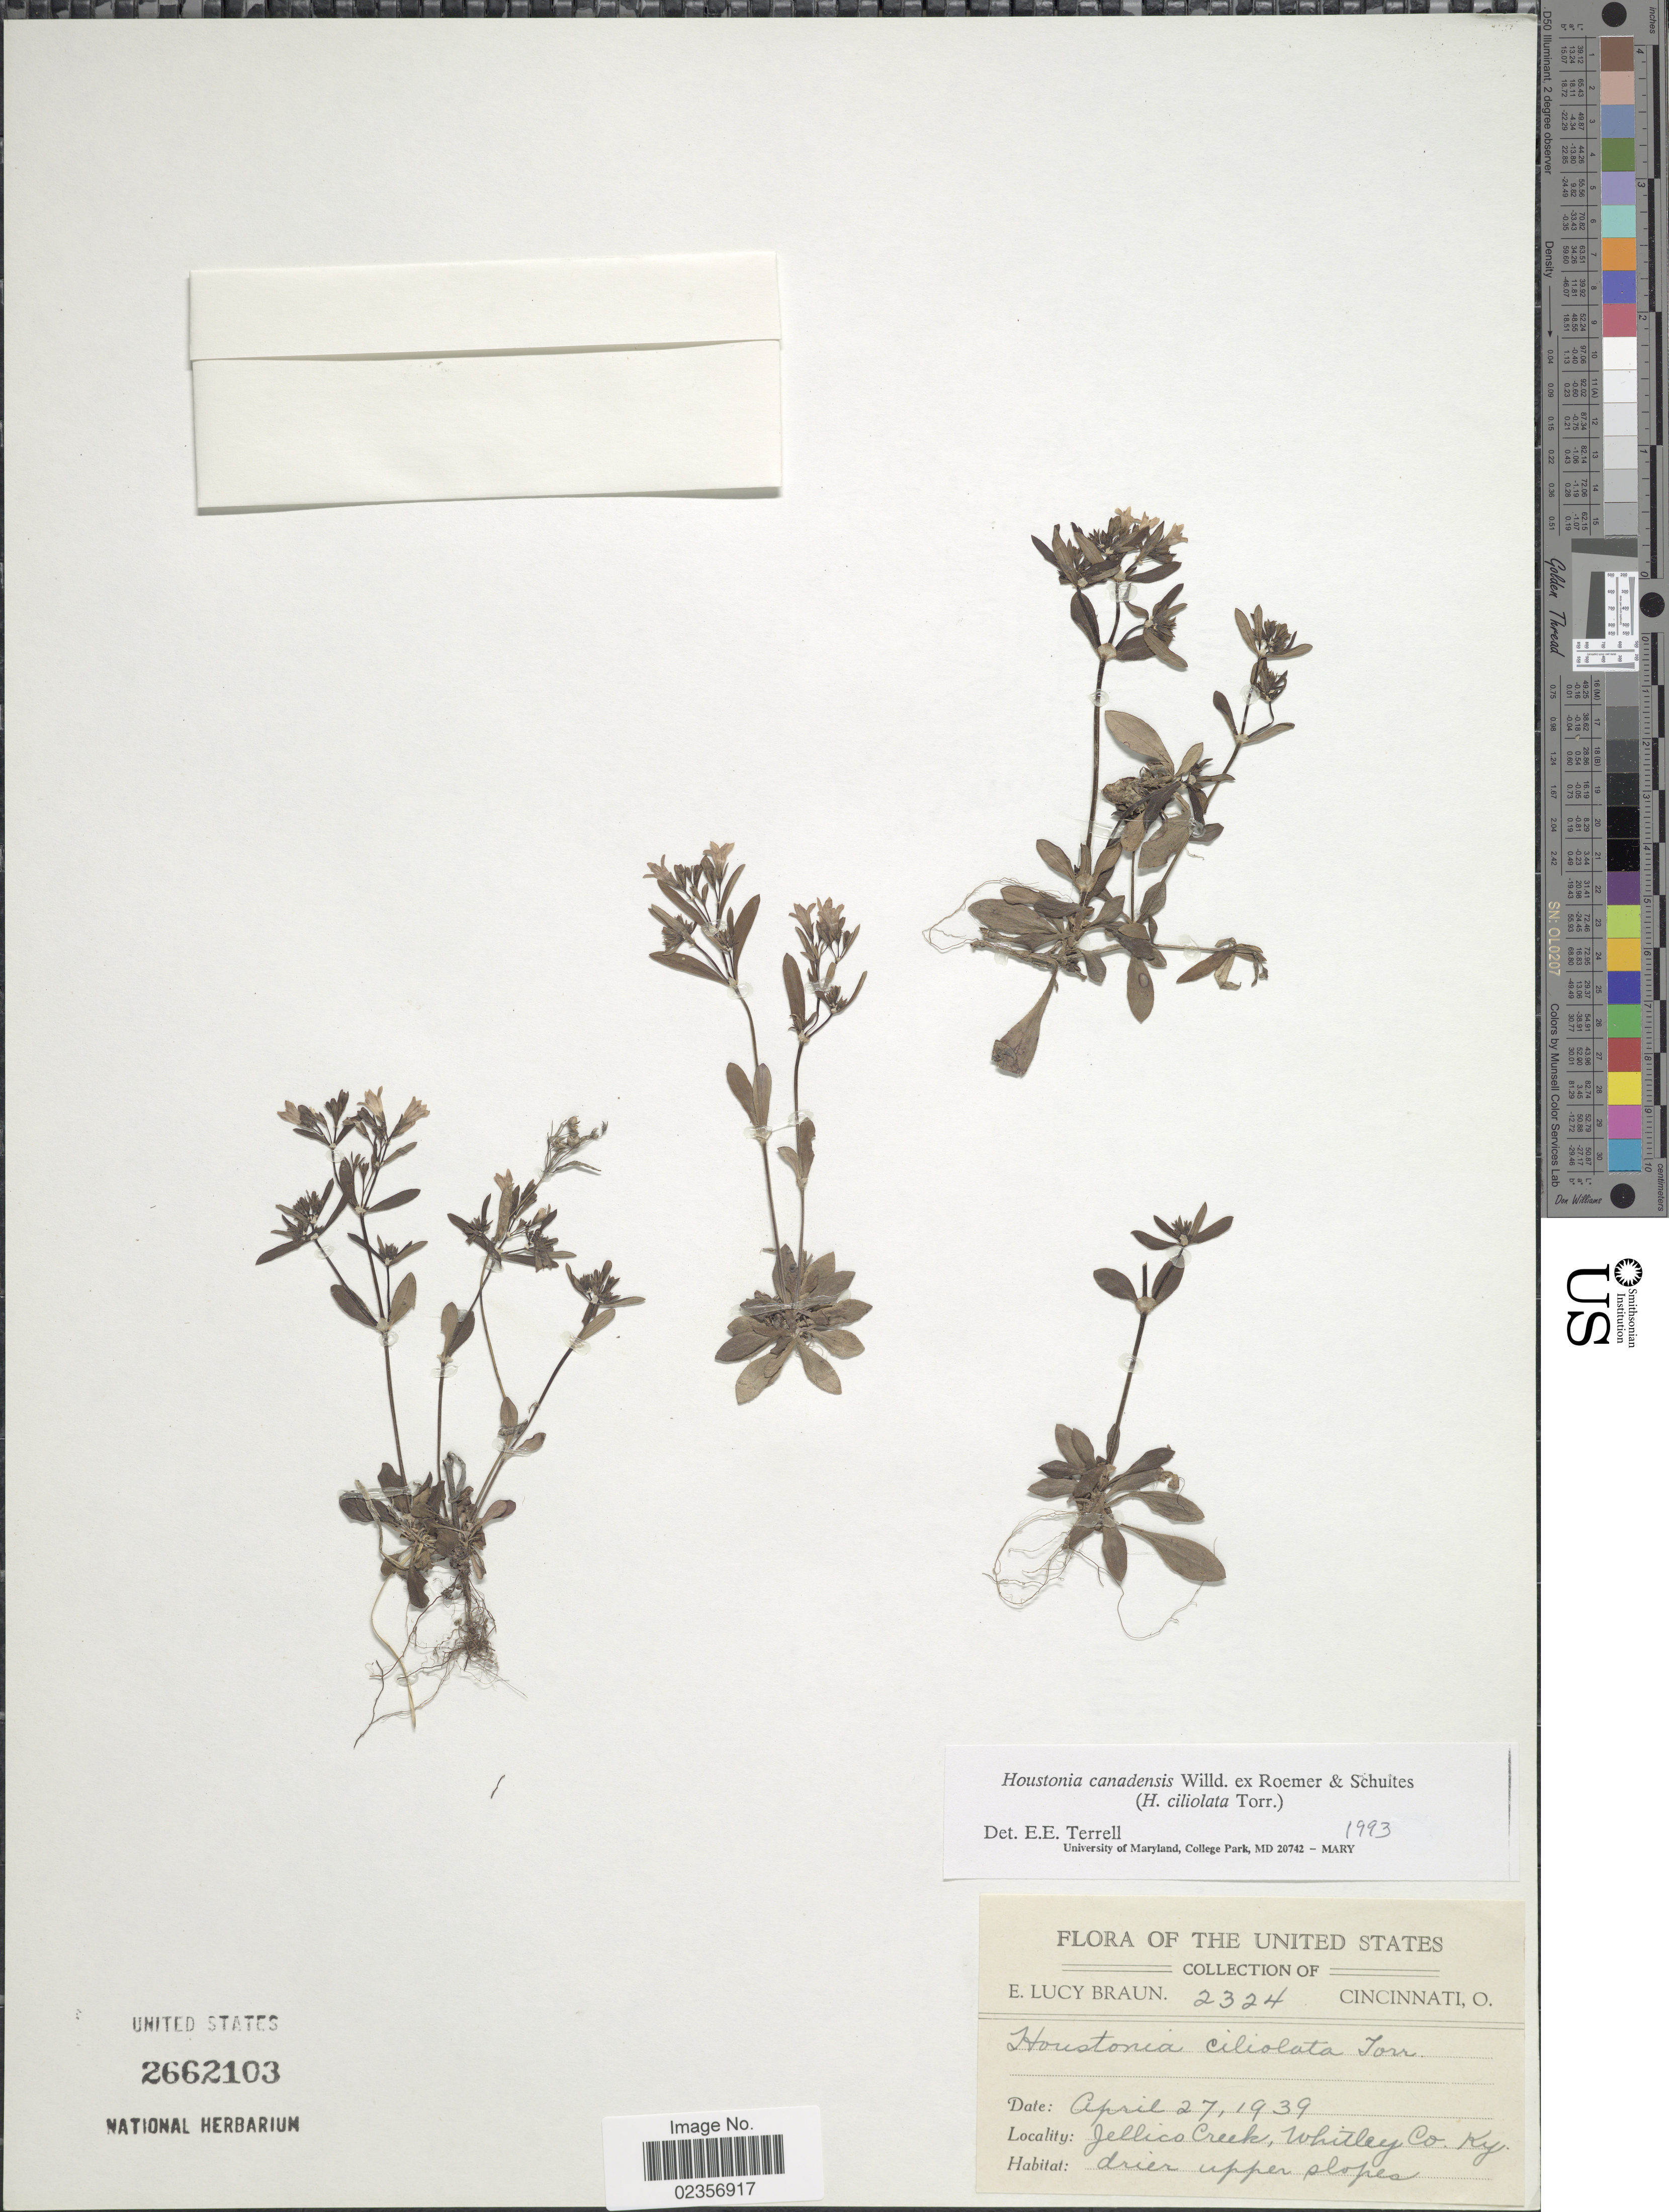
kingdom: Plantae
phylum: Tracheophyta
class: Magnoliopsida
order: Gentianales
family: Rubiaceae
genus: Houstonia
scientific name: Houstonia canadensis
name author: Willd.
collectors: E. L. Braun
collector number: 2324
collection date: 1939-04-27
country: United States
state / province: Kentucky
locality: Jellico Creek, Whitley Co., drier upper slopes.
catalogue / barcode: US 2662103